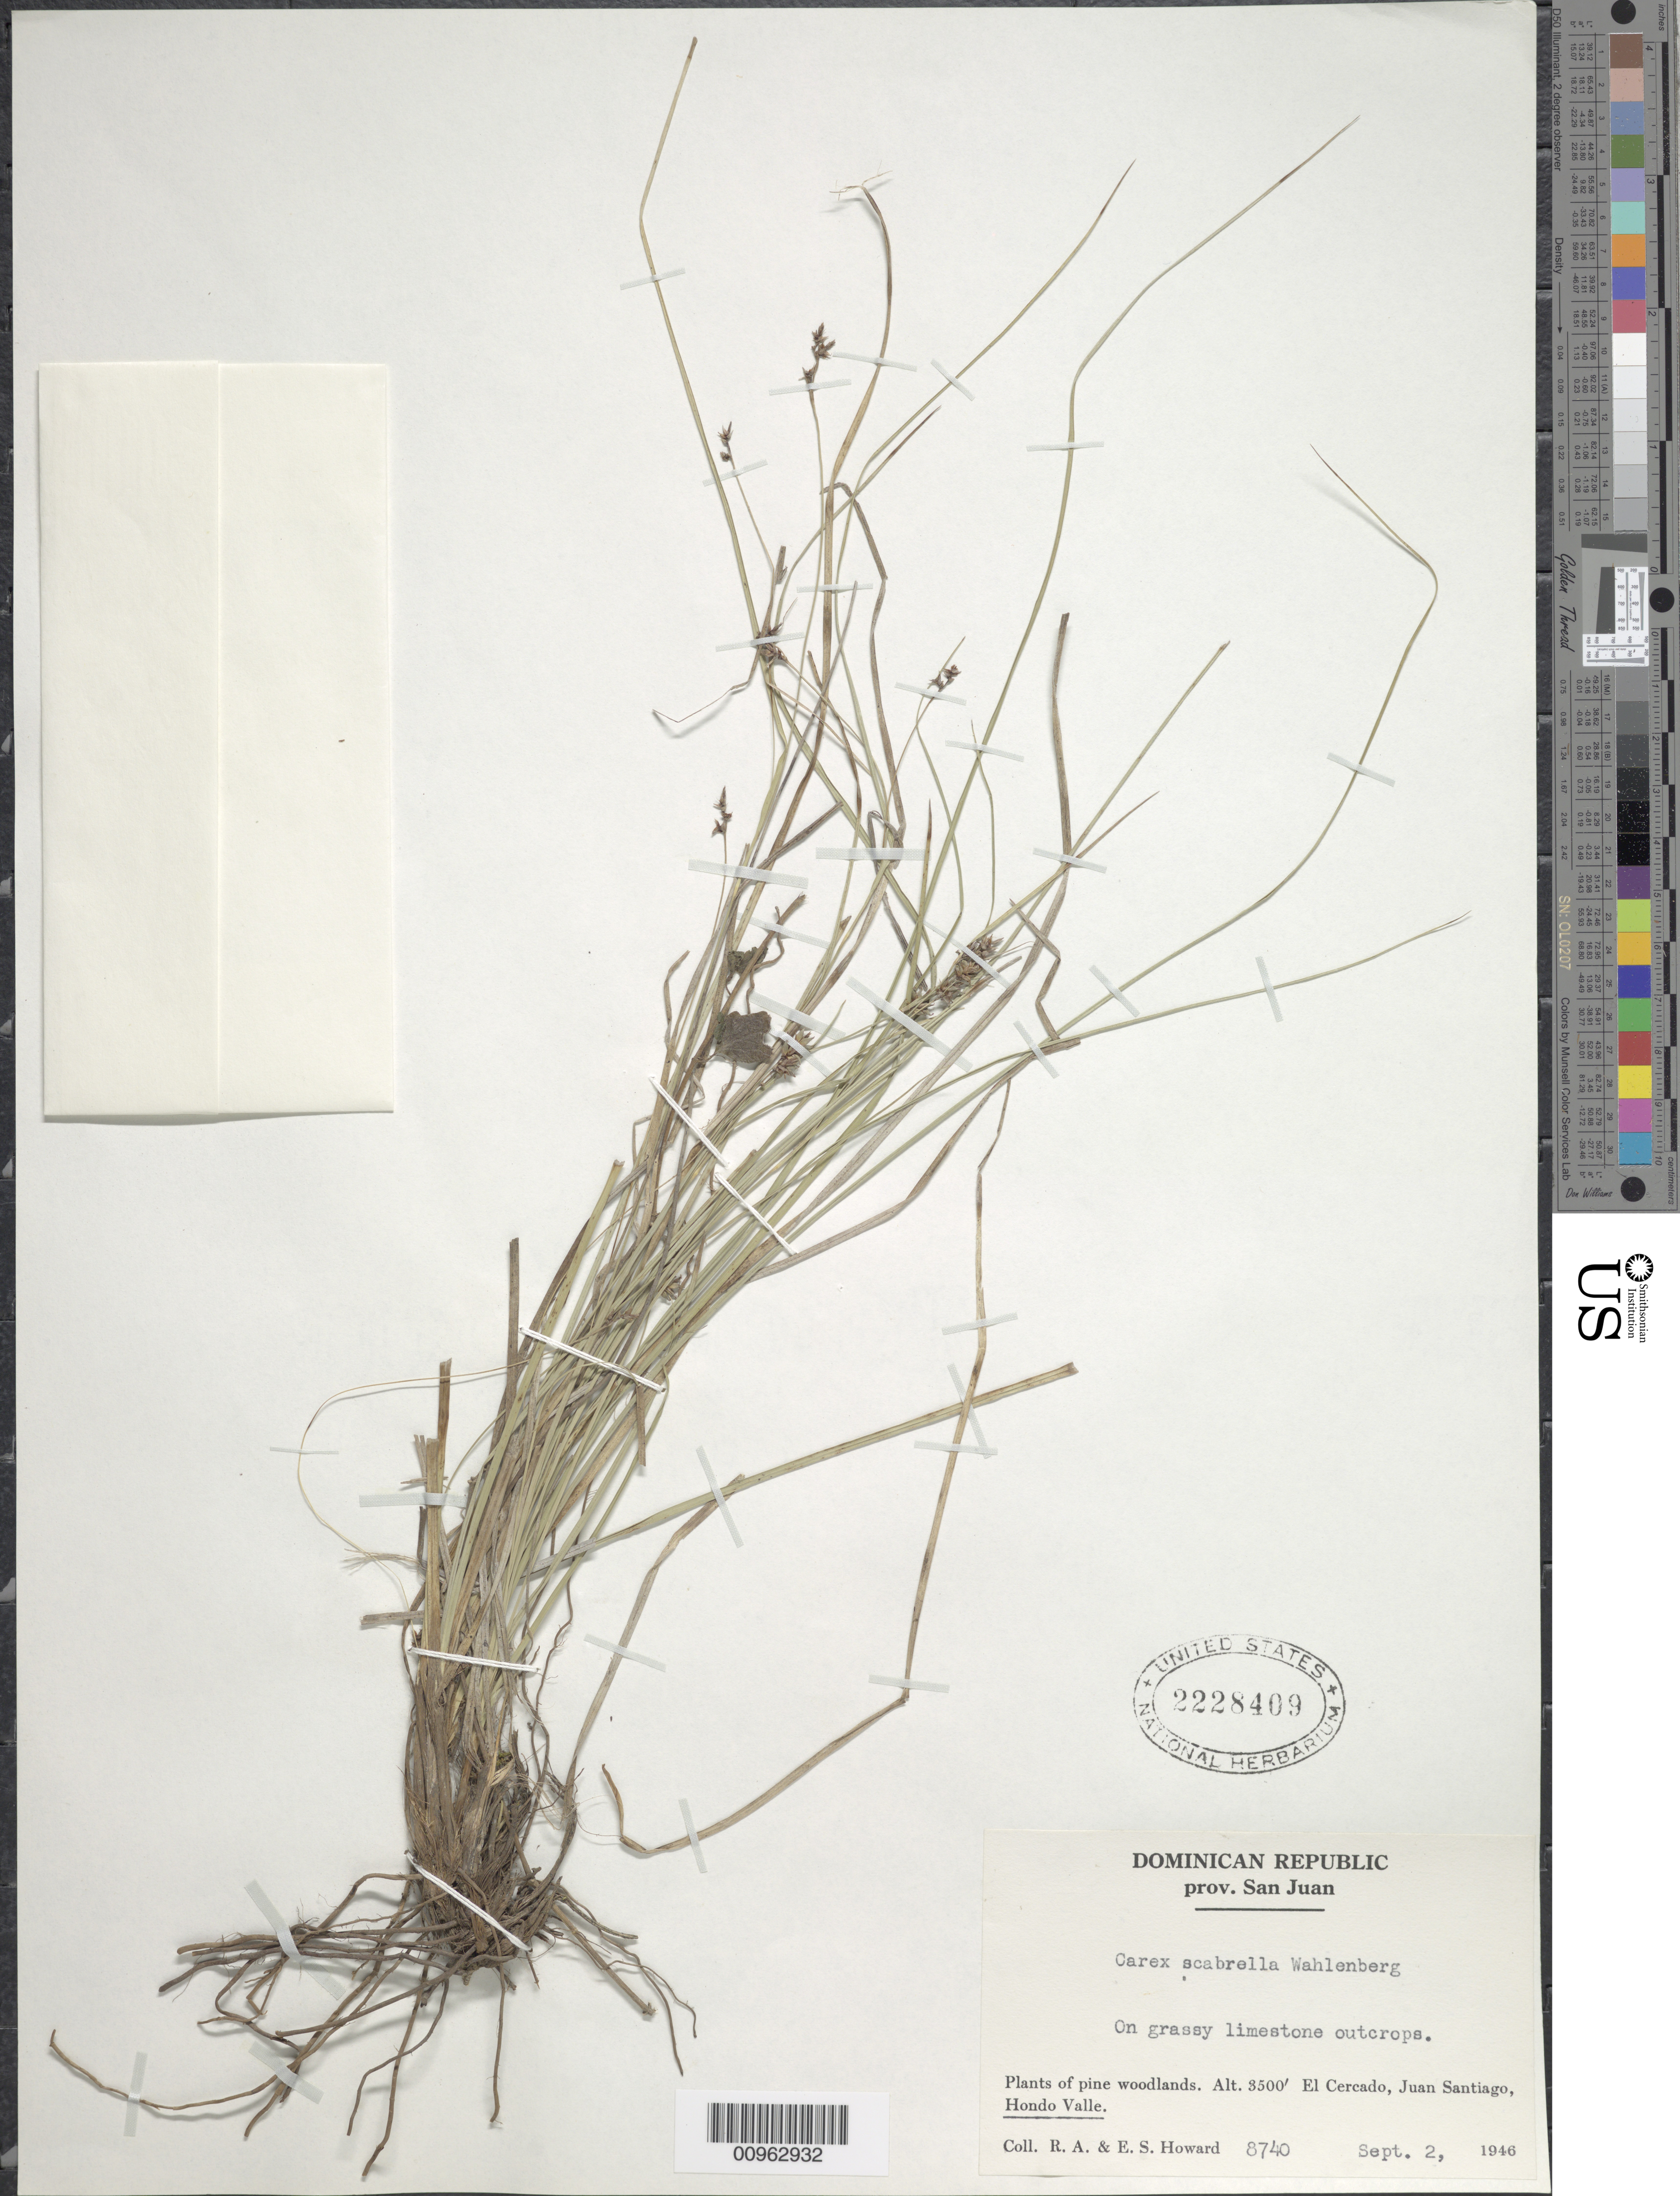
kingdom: Plantae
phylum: Tracheophyta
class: Liliopsida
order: Poales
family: Cyperaceae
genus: Carex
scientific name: Carex scabrella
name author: Wahlenb.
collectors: R. A. Howard & E. S. Howard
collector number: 8740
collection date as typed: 02 Sep 1946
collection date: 1946-09-02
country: Dominican Republic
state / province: San Juan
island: Hispaniola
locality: El Cercado, Juan Santiago, Hondo Valle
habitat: On grassy limestone outcrops, in pine woodlands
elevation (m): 1067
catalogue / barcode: US 2228409